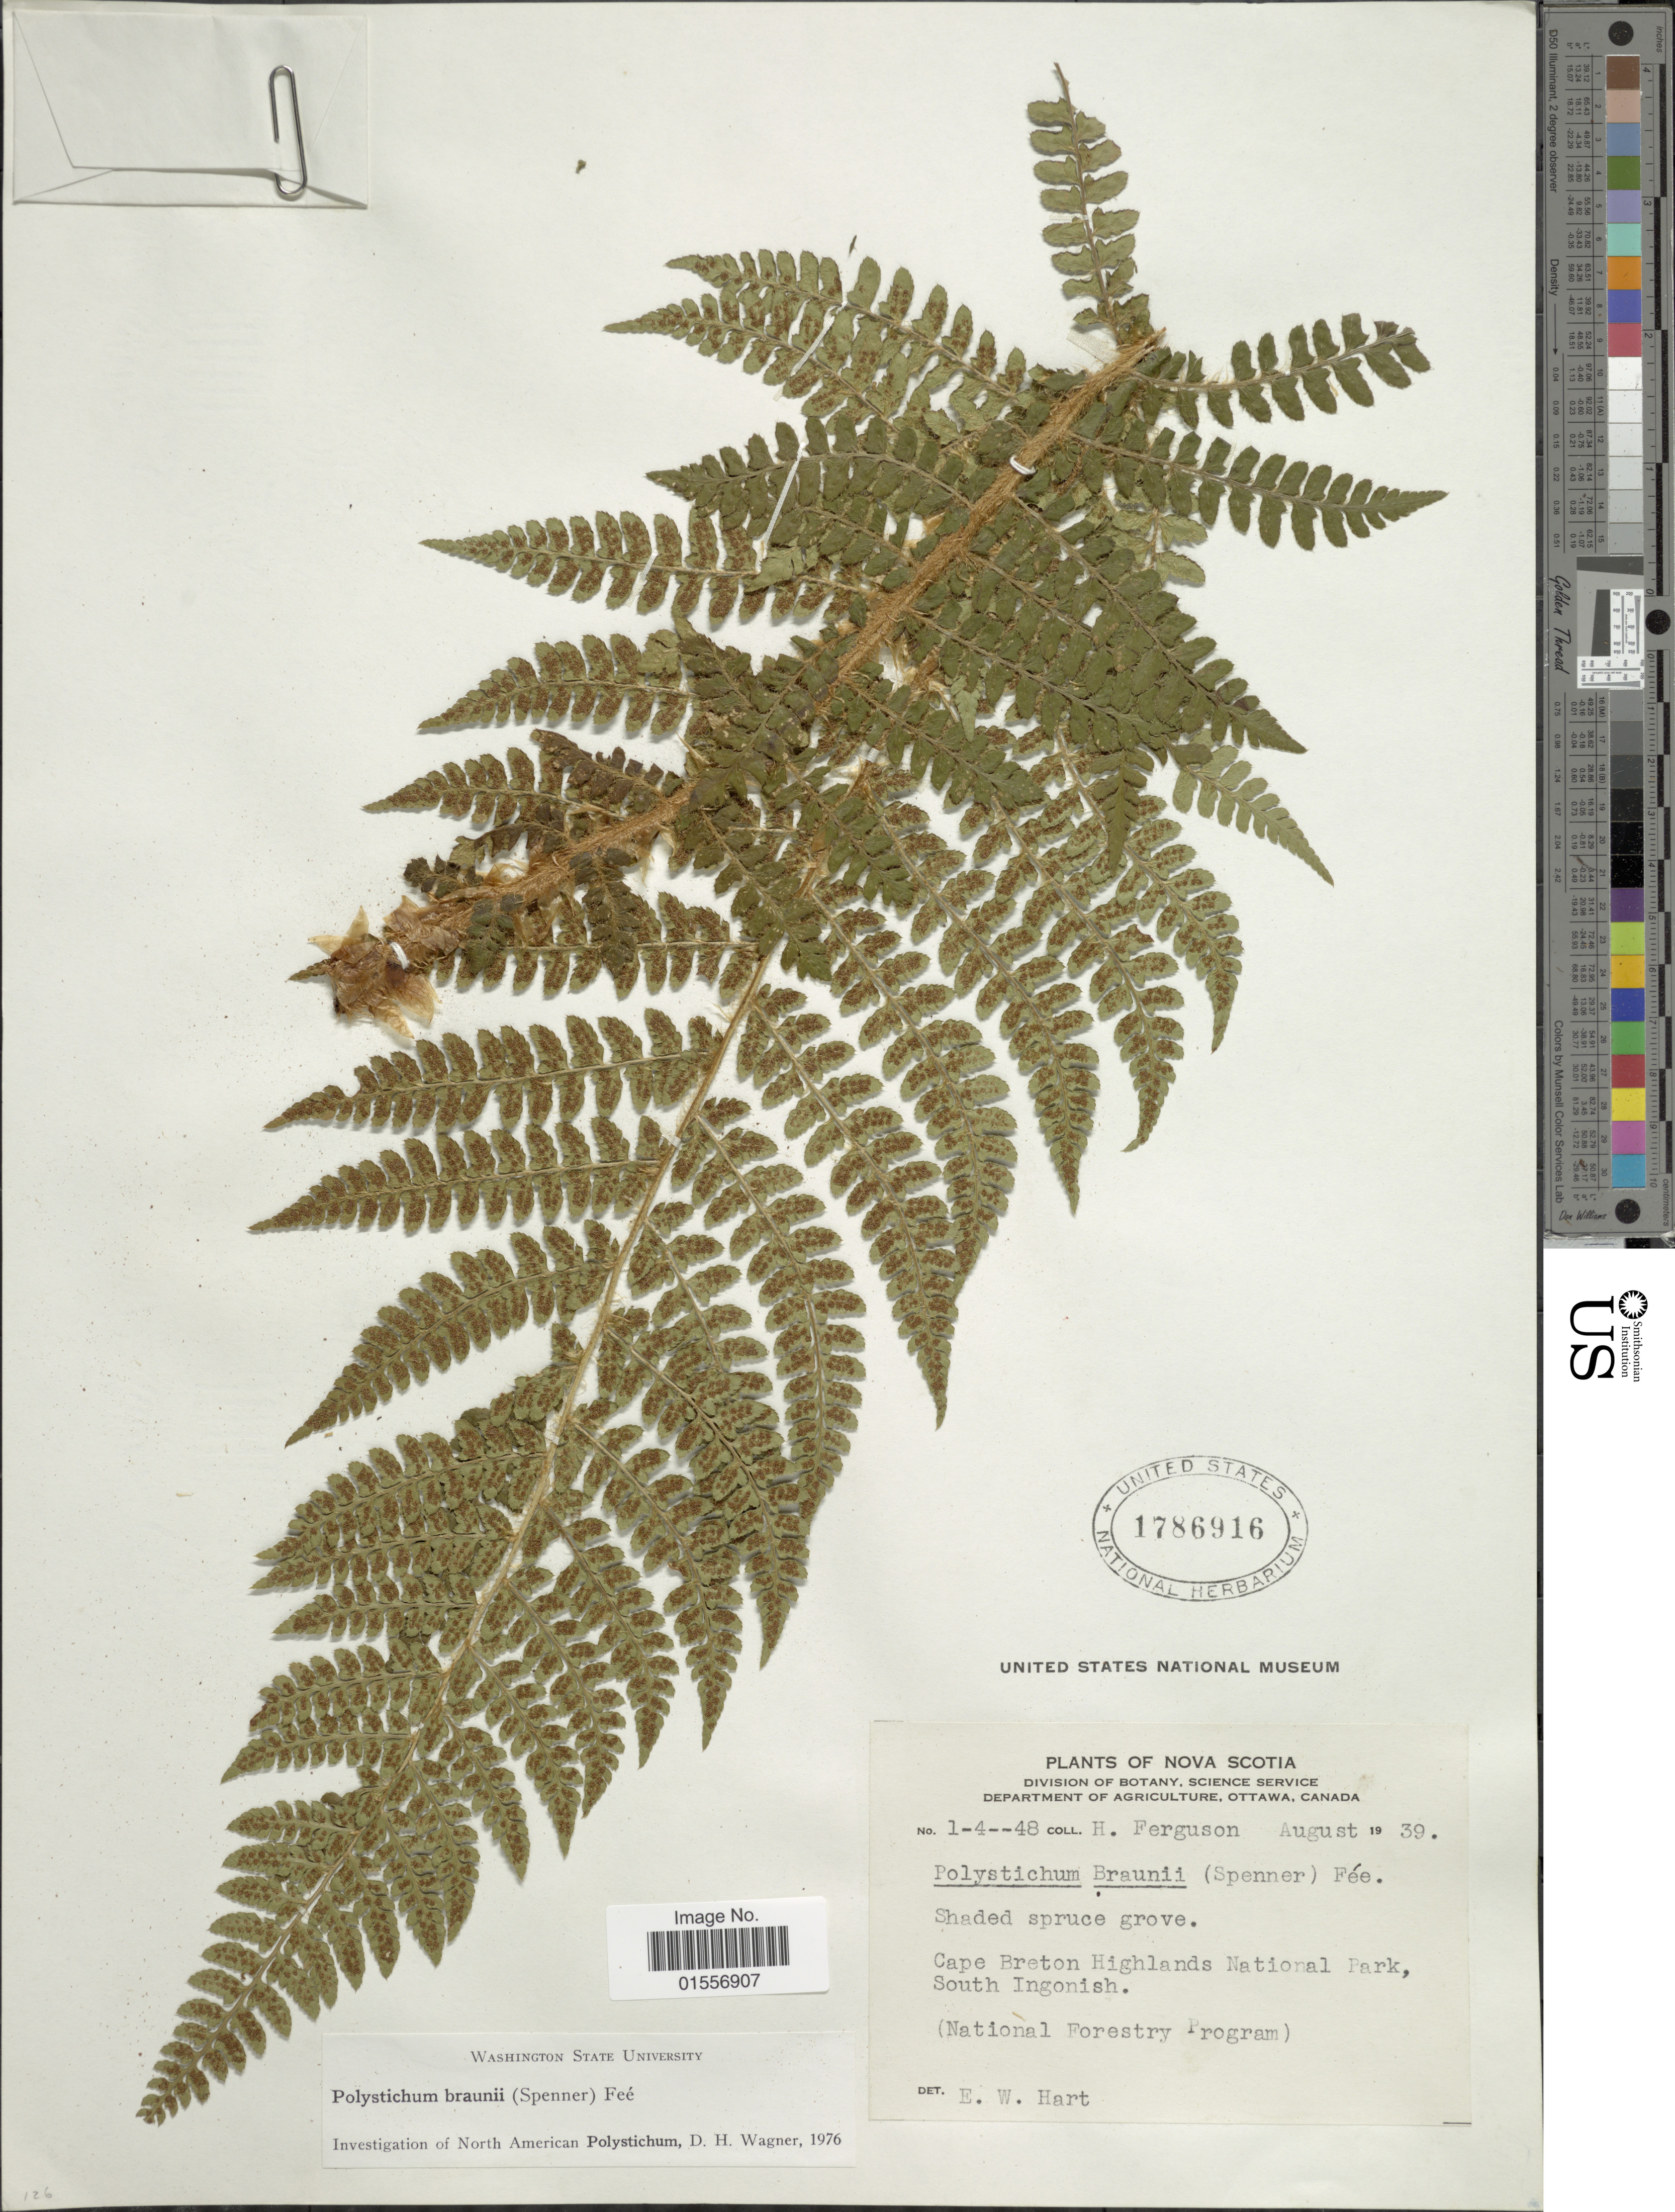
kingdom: Plantae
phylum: Tracheophyta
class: Polypodiopsida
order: Polypodiales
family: Dryopteridaceae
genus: Polystichum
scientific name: Polystichum braunii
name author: (Spenn.) Fée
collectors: E. W. Hart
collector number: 1-4--48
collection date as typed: Transcribed d/m/y: 19/8/39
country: Canada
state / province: Nova Scotia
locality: Department of Agriculture, Ottawa, Canada, Cape Breton Highlands National Park, South Ingonish.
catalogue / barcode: US 1786916